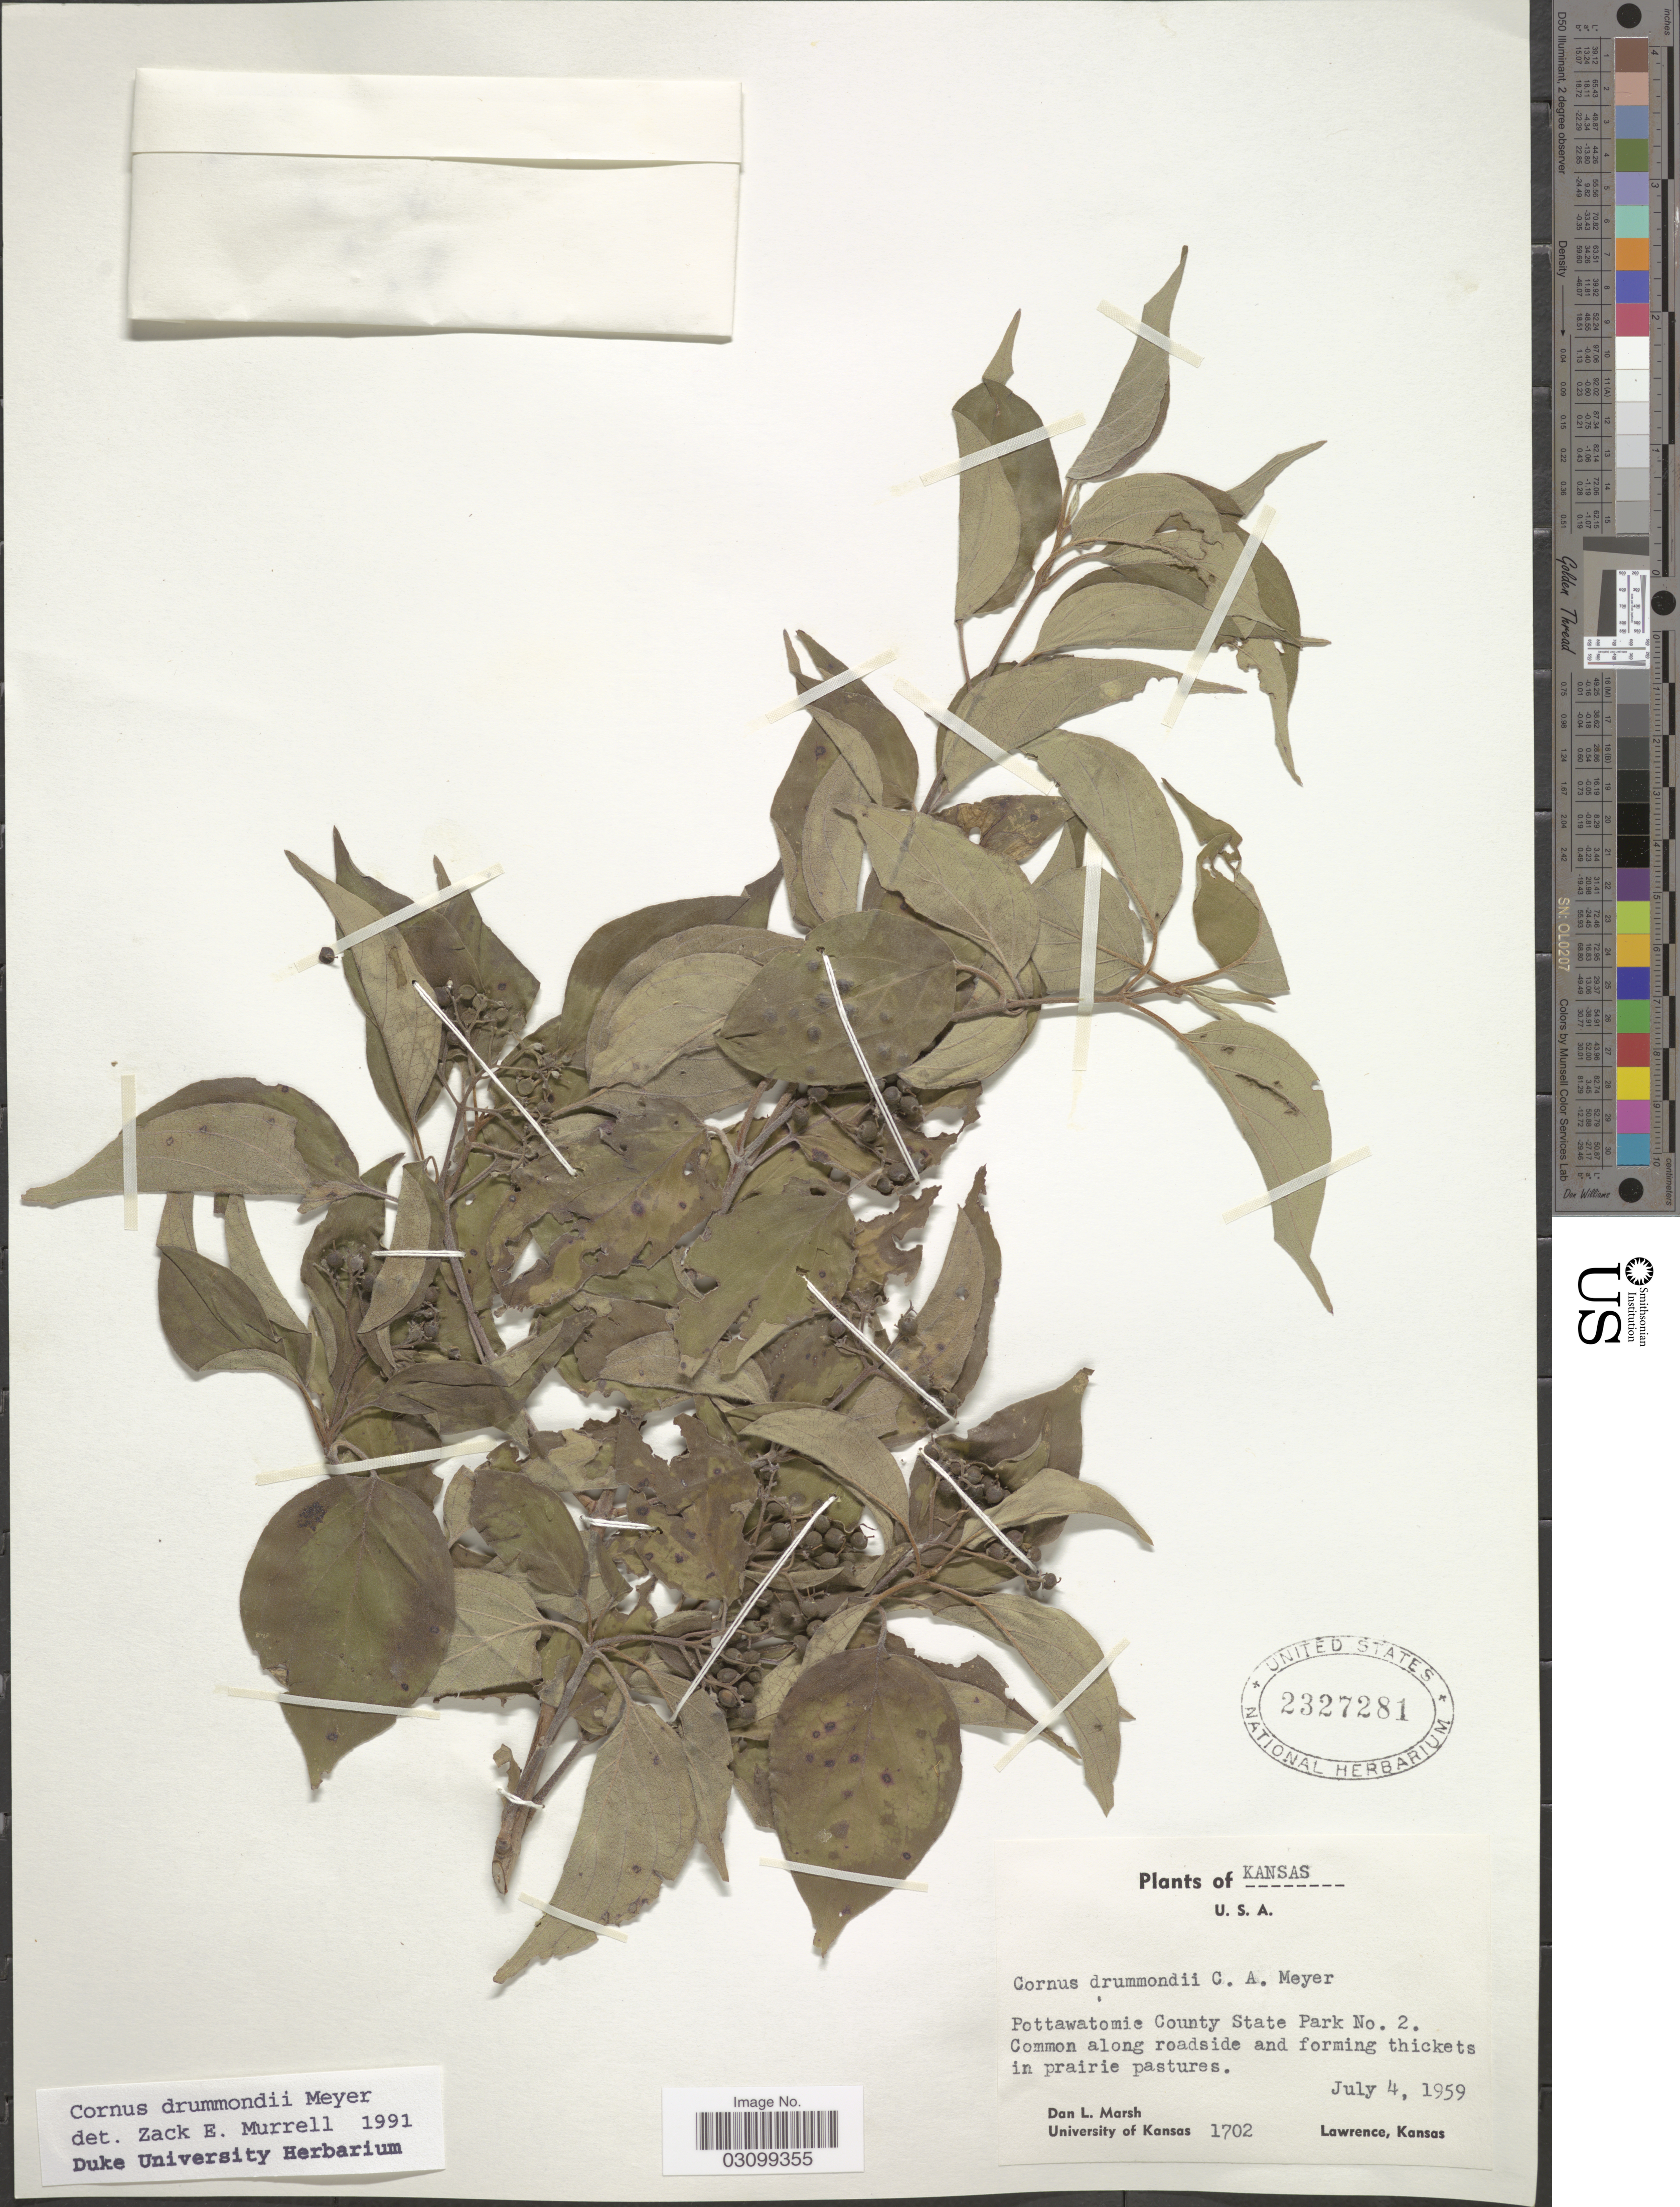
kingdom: Plantae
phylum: Tracheophyta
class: Magnoliopsida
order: Cornales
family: Cornaceae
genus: Cornus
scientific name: Cornus drummondii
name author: C.A. Mey.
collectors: D. L. Marsh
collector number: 1702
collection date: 1959-07-04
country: United States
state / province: Kansas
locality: Pottawatomie County State Park No. 2.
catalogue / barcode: US 2327281